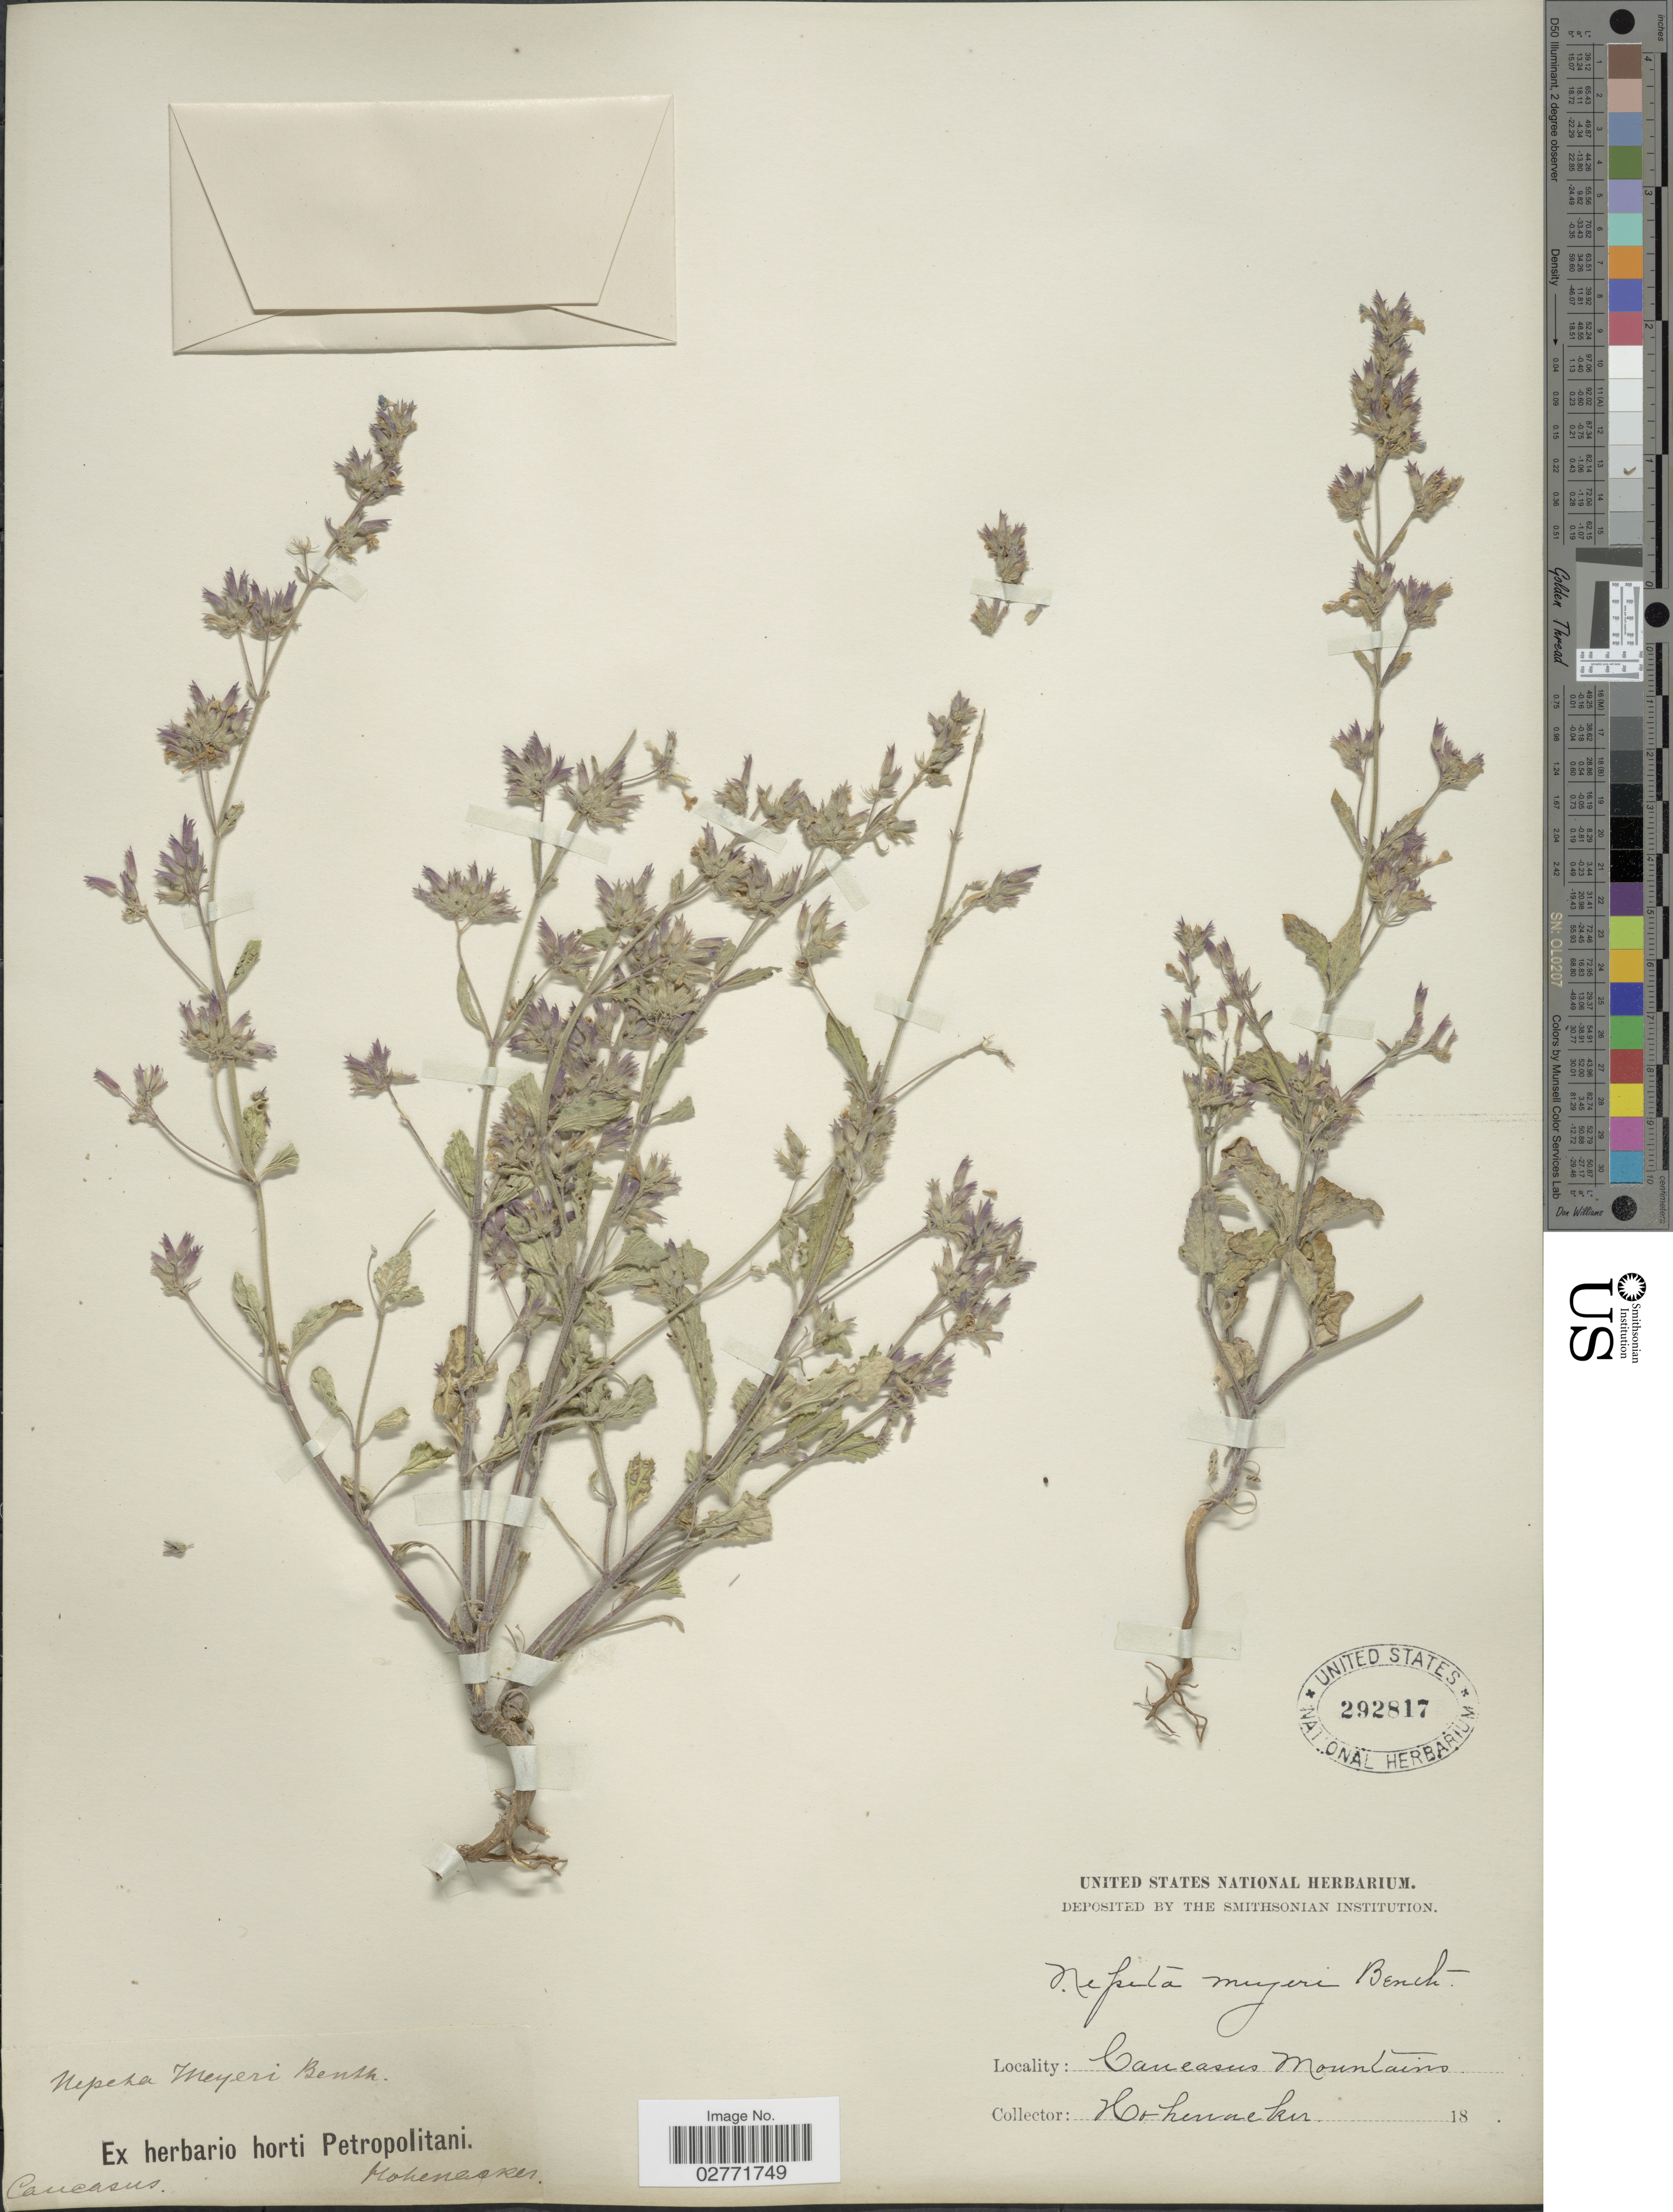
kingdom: Plantae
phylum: Tracheophyta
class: Magnoliopsida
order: Lamiales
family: Lamiaceae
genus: Nepeta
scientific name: Nepeta meyeri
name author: Benth.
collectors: Hohenacker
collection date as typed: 18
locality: Caucasus Mountains. Caucasus.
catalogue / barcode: US 292817